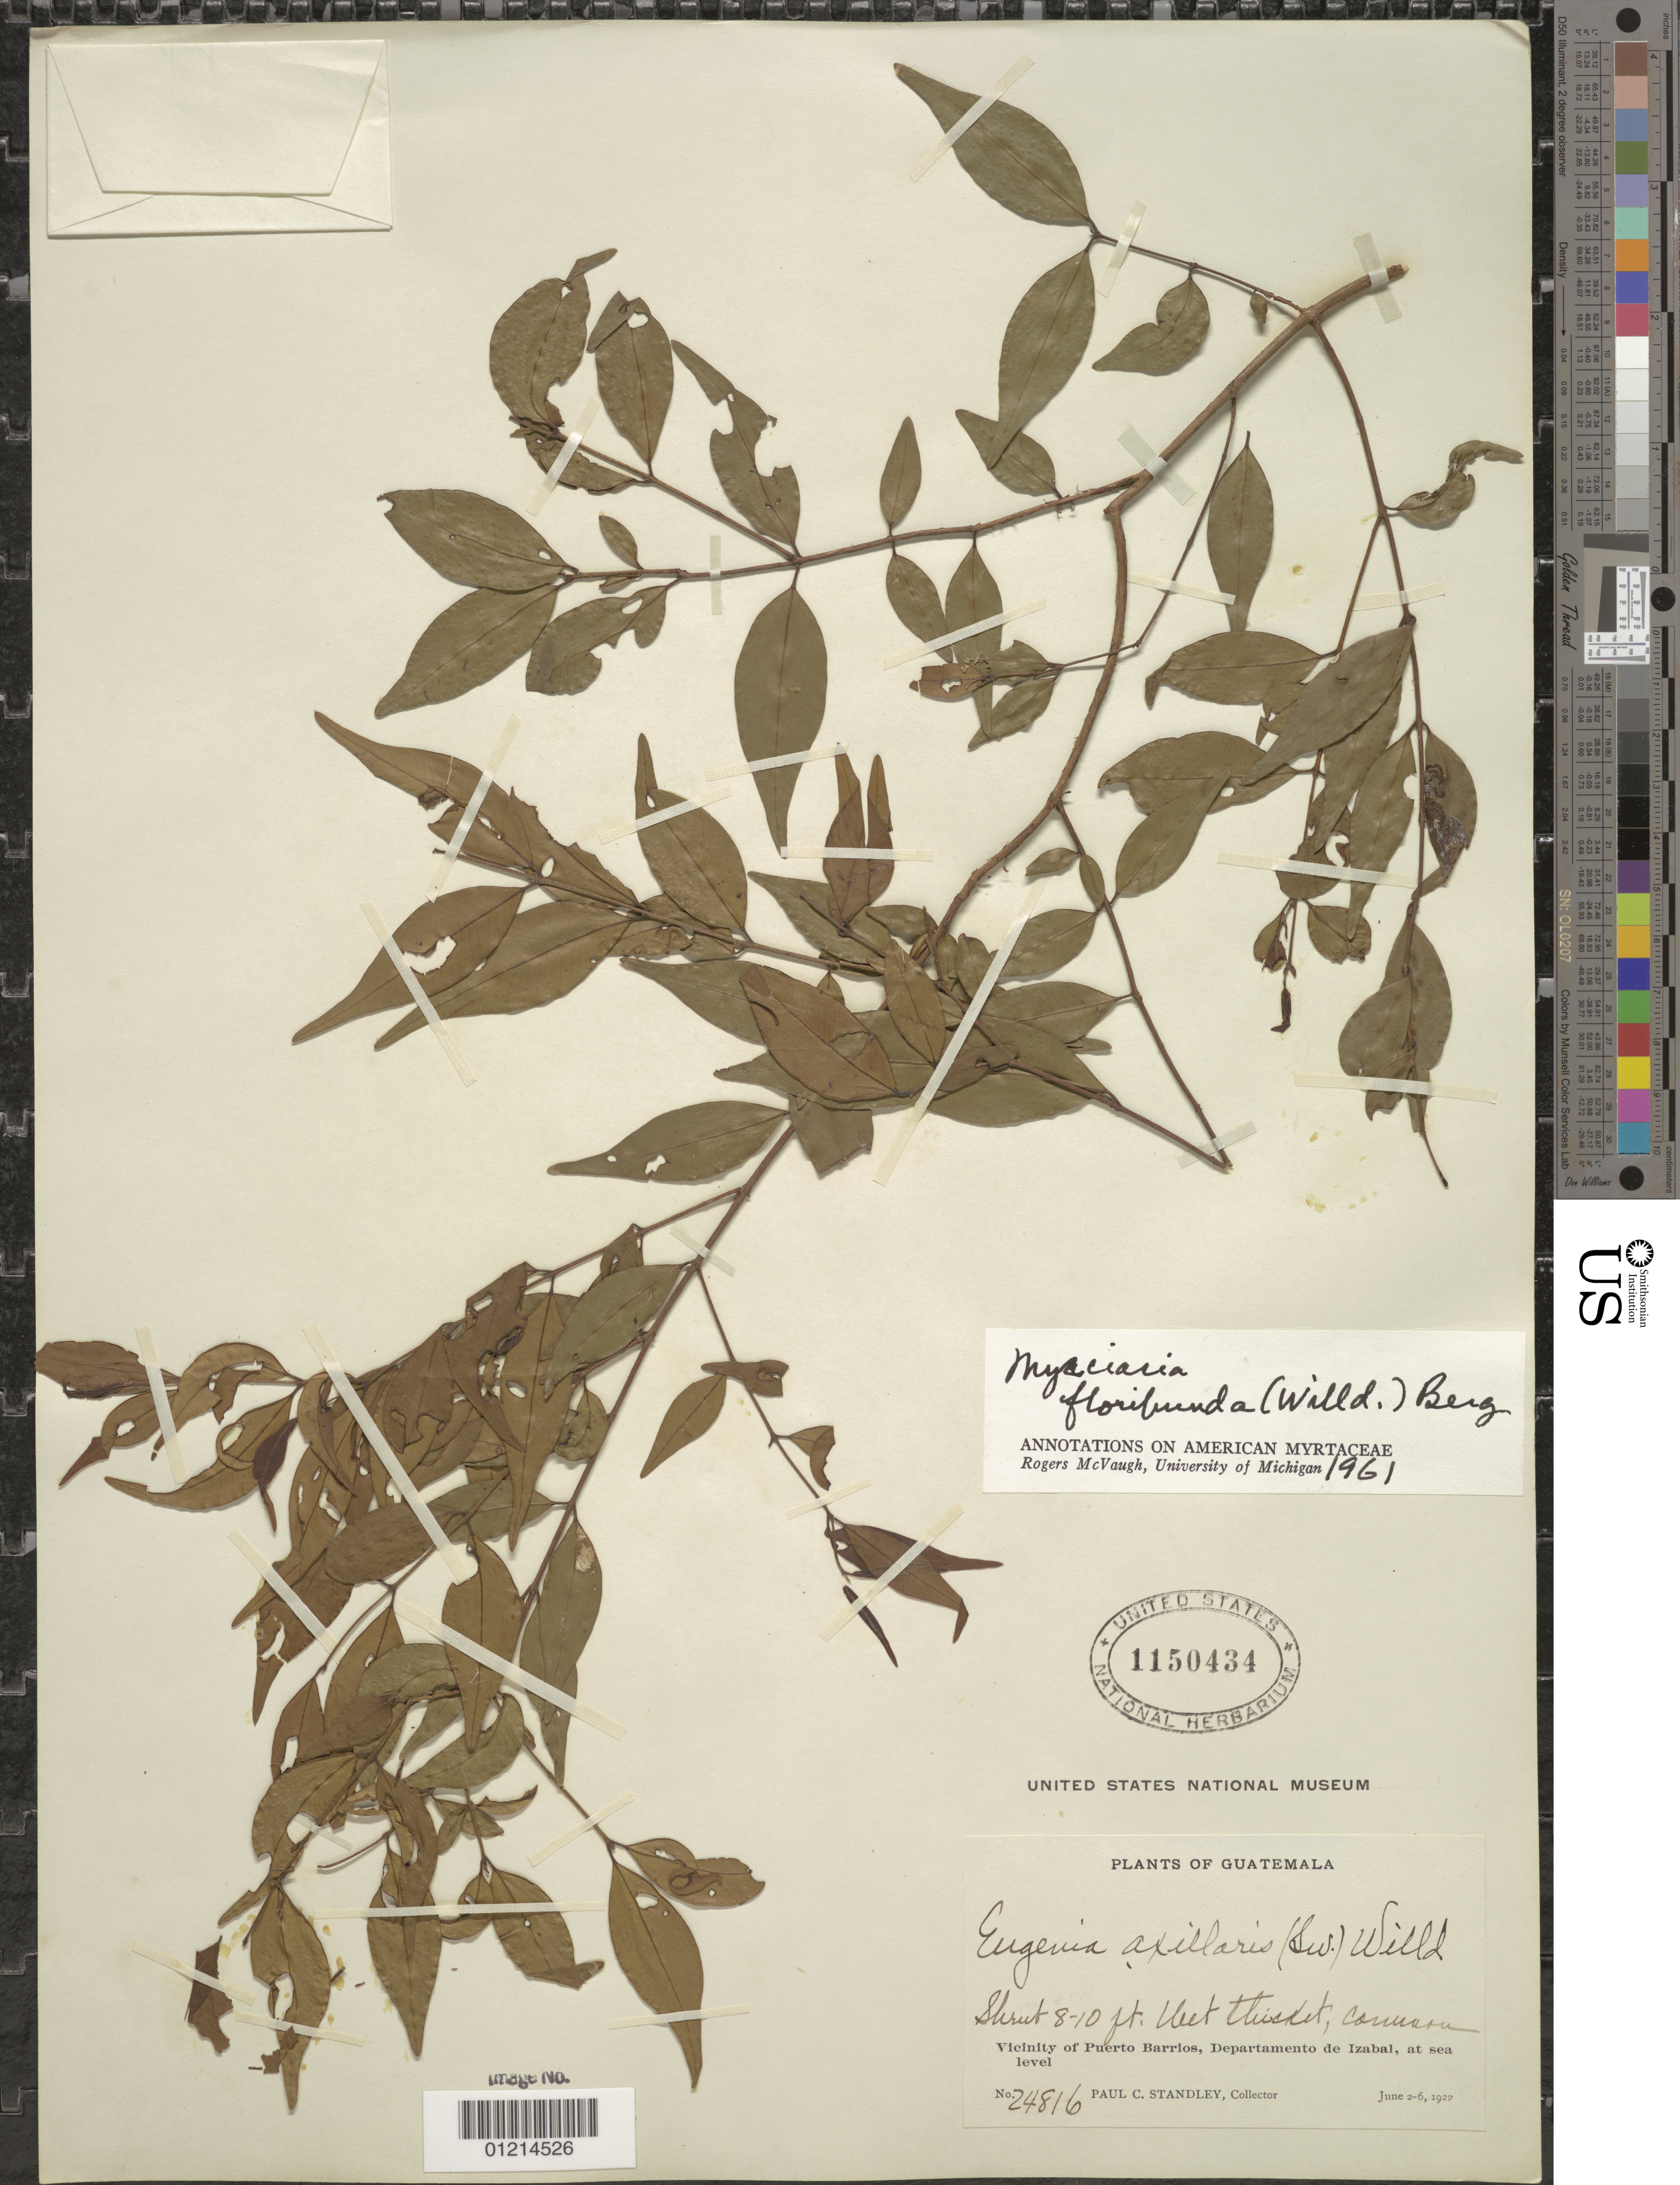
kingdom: Plantae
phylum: Tracheophyta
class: Magnoliopsida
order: Myrtales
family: Myrtaceae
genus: Myrciaria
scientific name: Myrciaria floribunda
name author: (H. West ex Willd.) O. Berg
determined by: McVaugh, R.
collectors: P. C. Standley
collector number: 24816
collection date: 1922-06-02/1922-06-06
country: Guatemala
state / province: Izabal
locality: Vicinity of Puerto Barrios.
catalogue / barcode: US 1150434